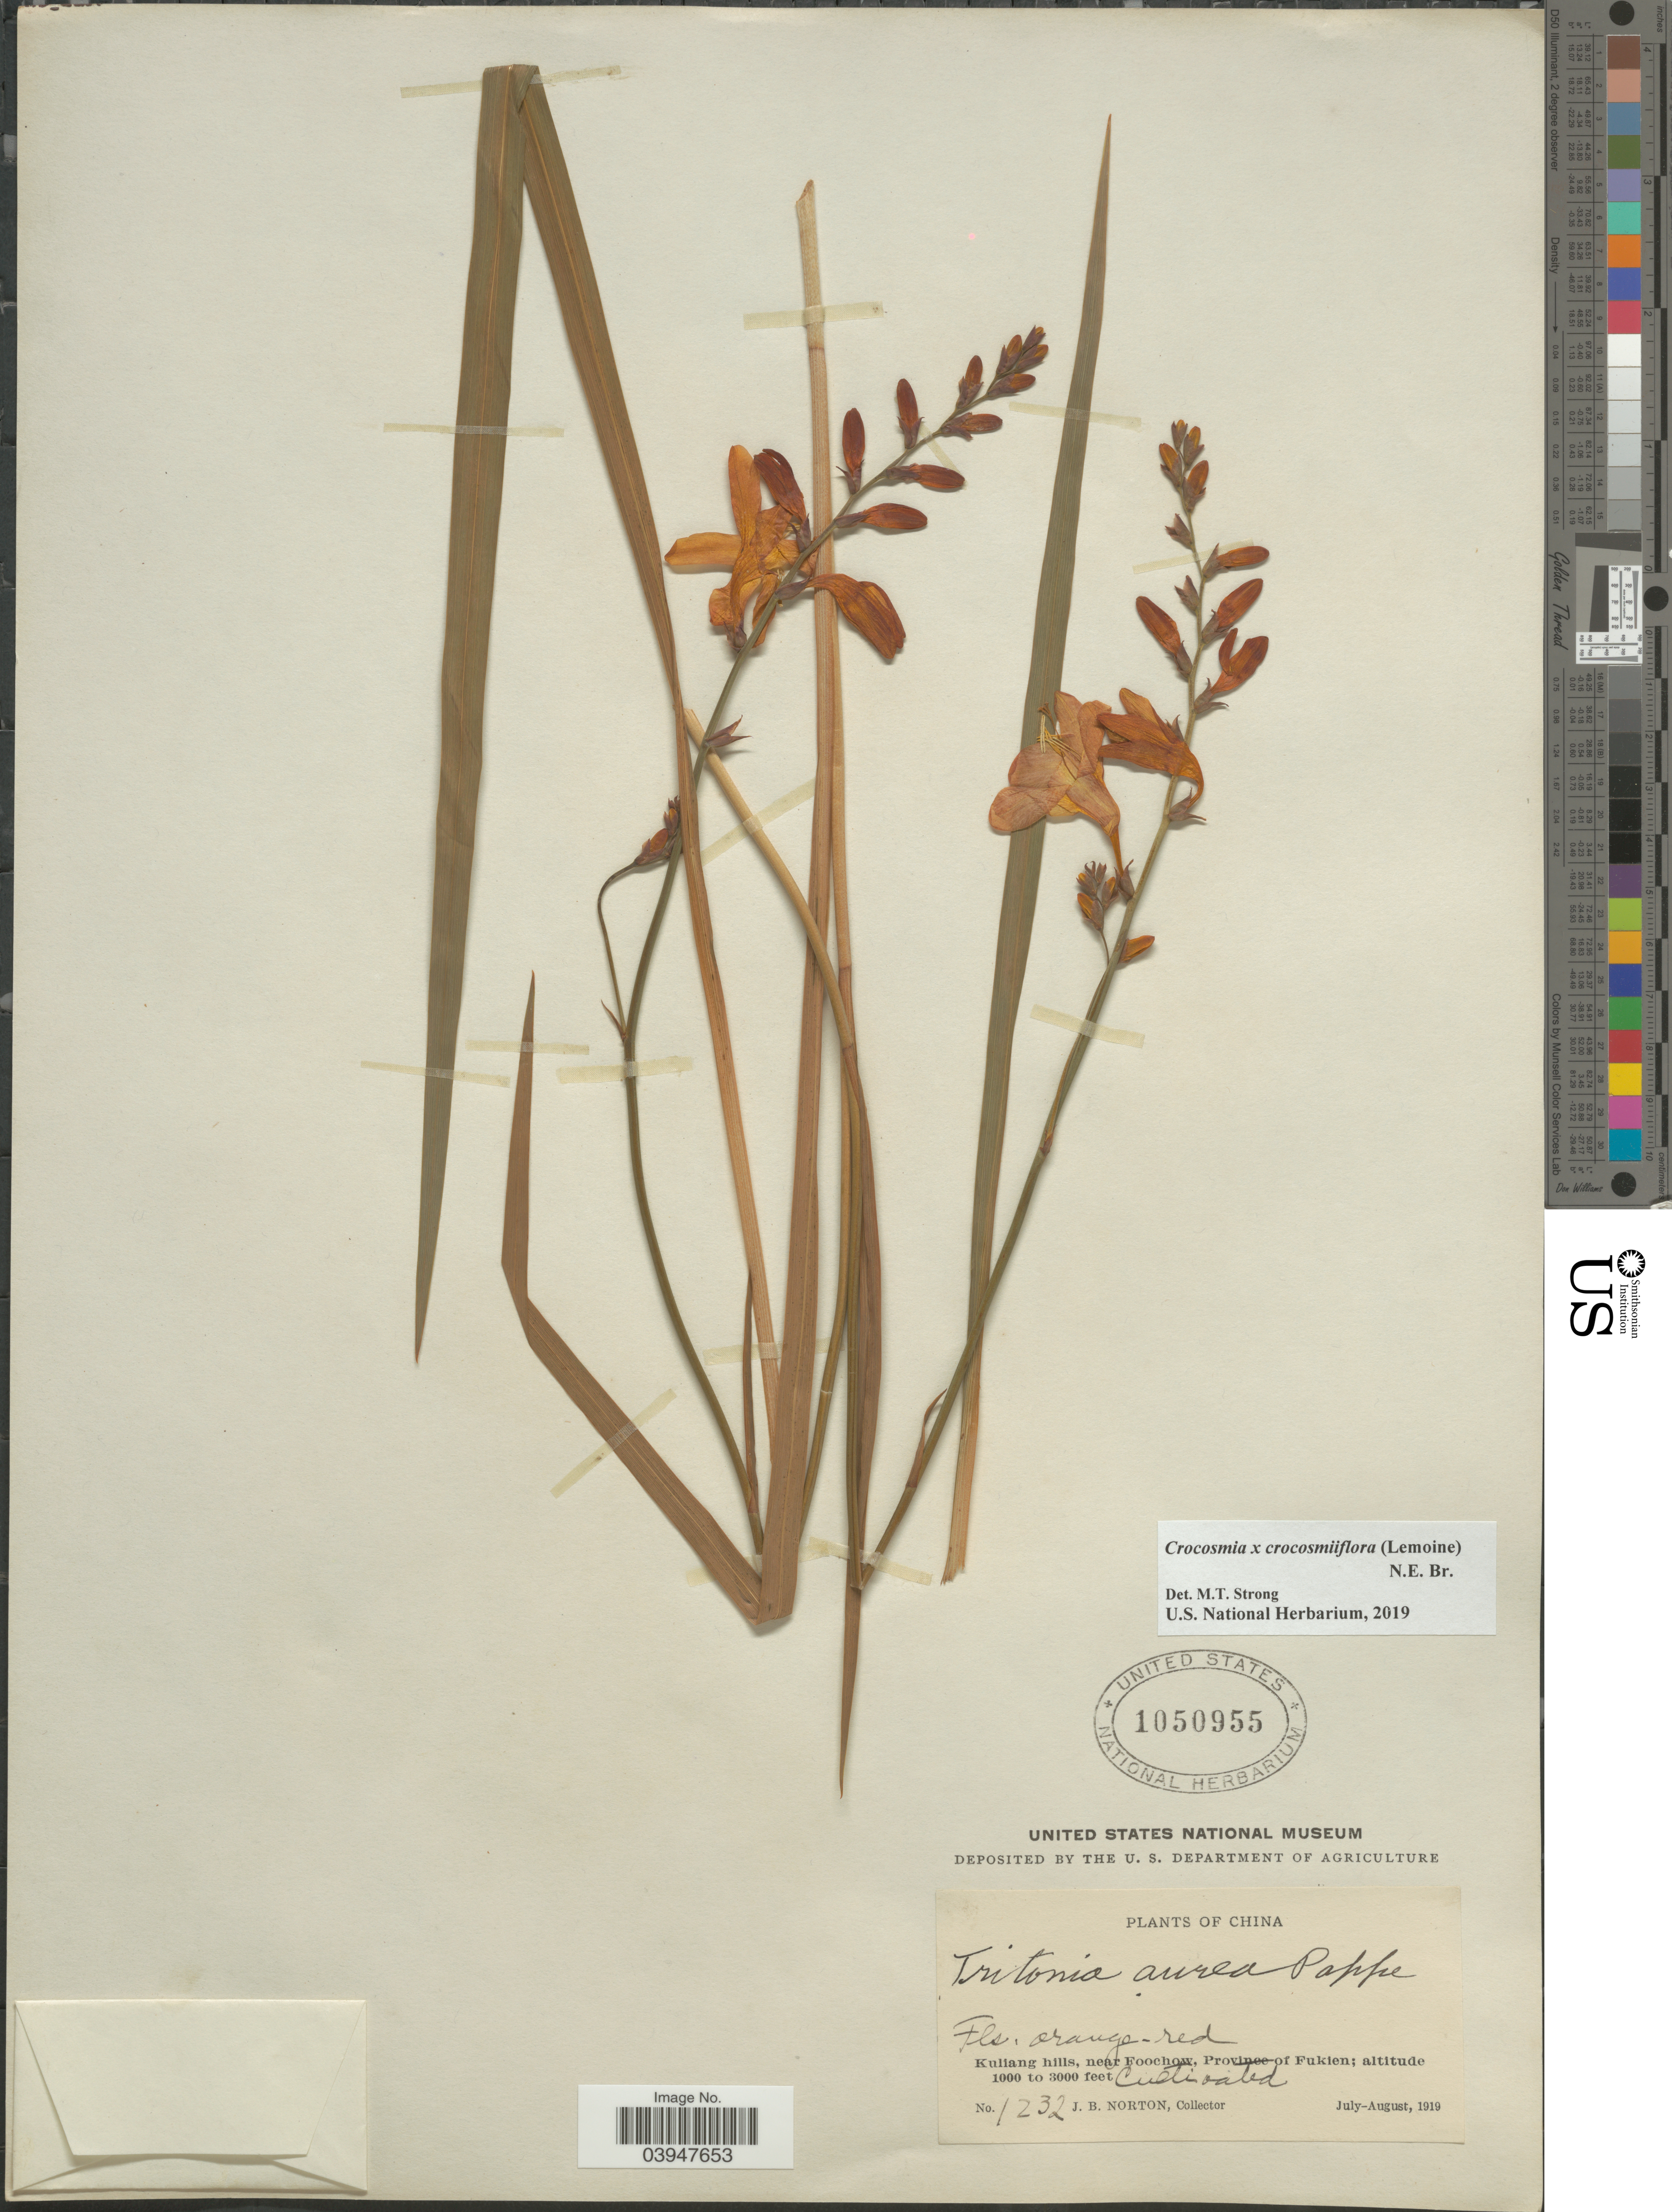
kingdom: Plantae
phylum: Tracheophyta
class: Liliopsida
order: Asparagales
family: Iridaceae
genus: Crocosmia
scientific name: Crocosmia x crocosmiiflora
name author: (Lemoine) N.E. Br.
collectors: J. B. Norton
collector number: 1232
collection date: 1919-07/1919-08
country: China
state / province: Fujian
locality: Kuliang hills, near Foochow, Province of Fukien.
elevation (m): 305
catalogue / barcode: US 1050955